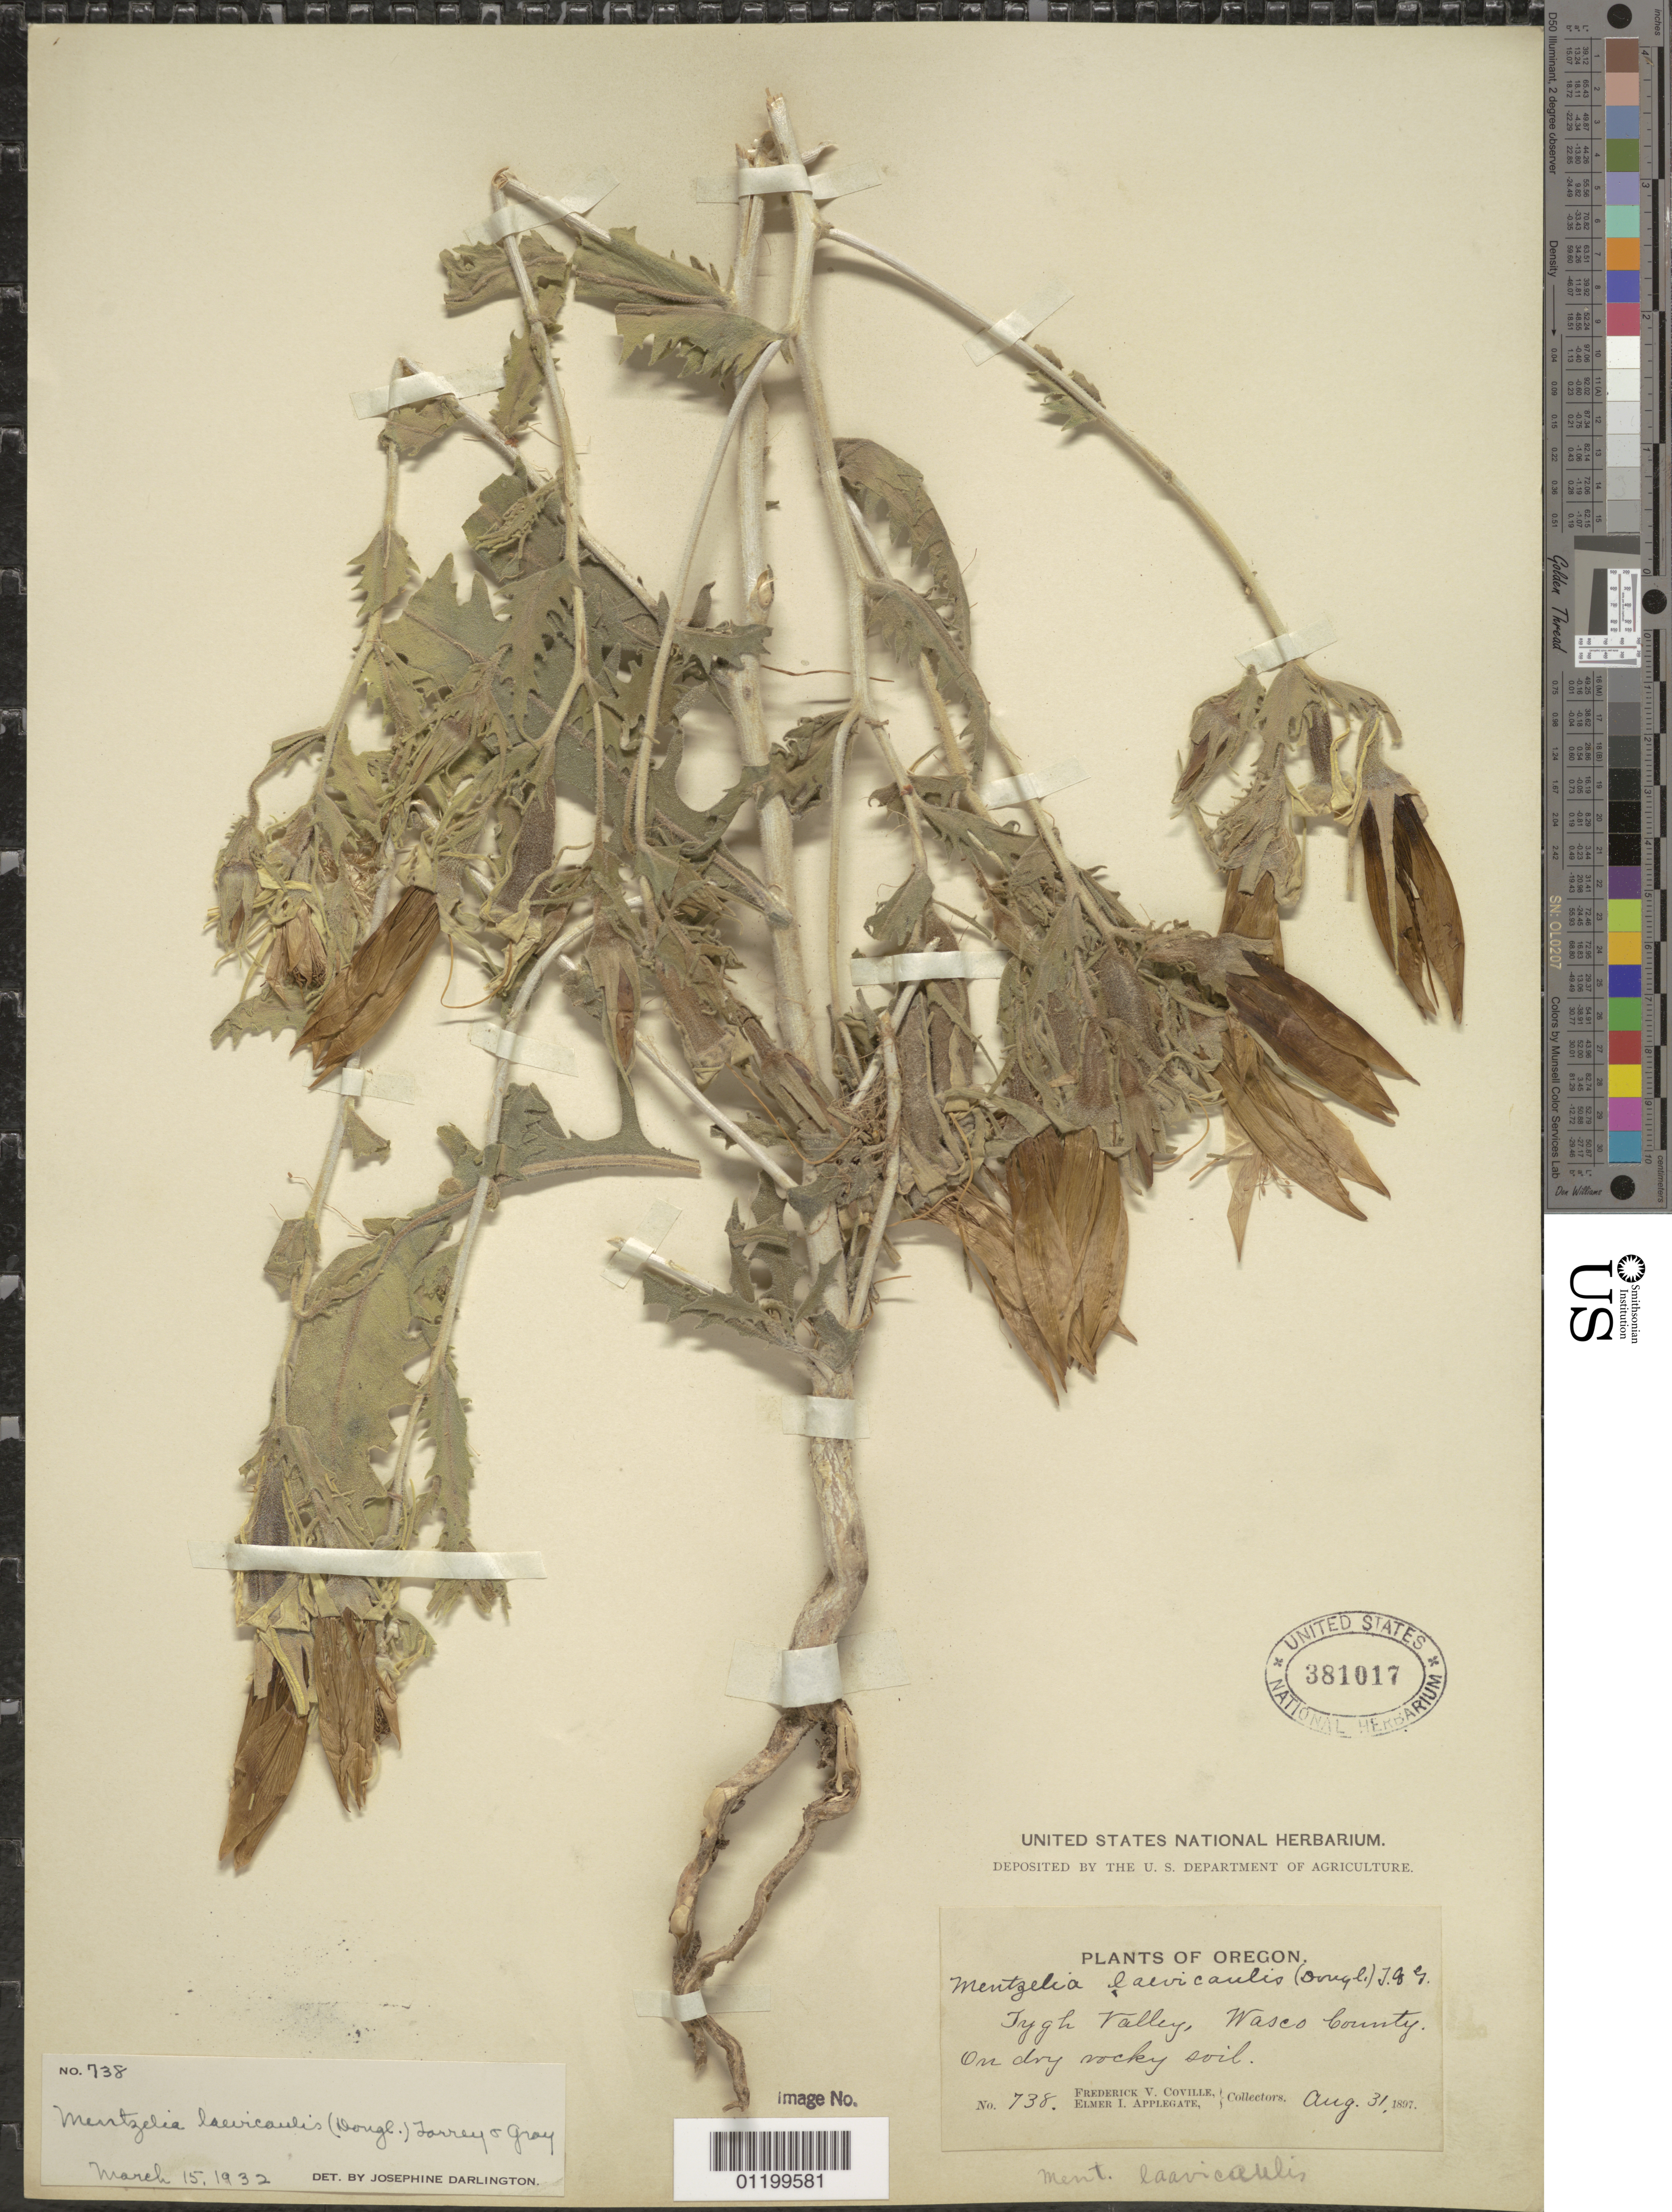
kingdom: Plantae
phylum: Tracheophyta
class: Magnoliopsida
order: Cornales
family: Loasaceae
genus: Mentzelia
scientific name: Mentzelia laevicaulis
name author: (Douglas ex Hook.) Torr. & A. Gray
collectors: F. V. Coville & E. I. Applegate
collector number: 738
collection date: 1897-08-31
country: United States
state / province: Oregon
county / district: Wasco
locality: Tygh Valley, on dry rocky soil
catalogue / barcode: US 381017